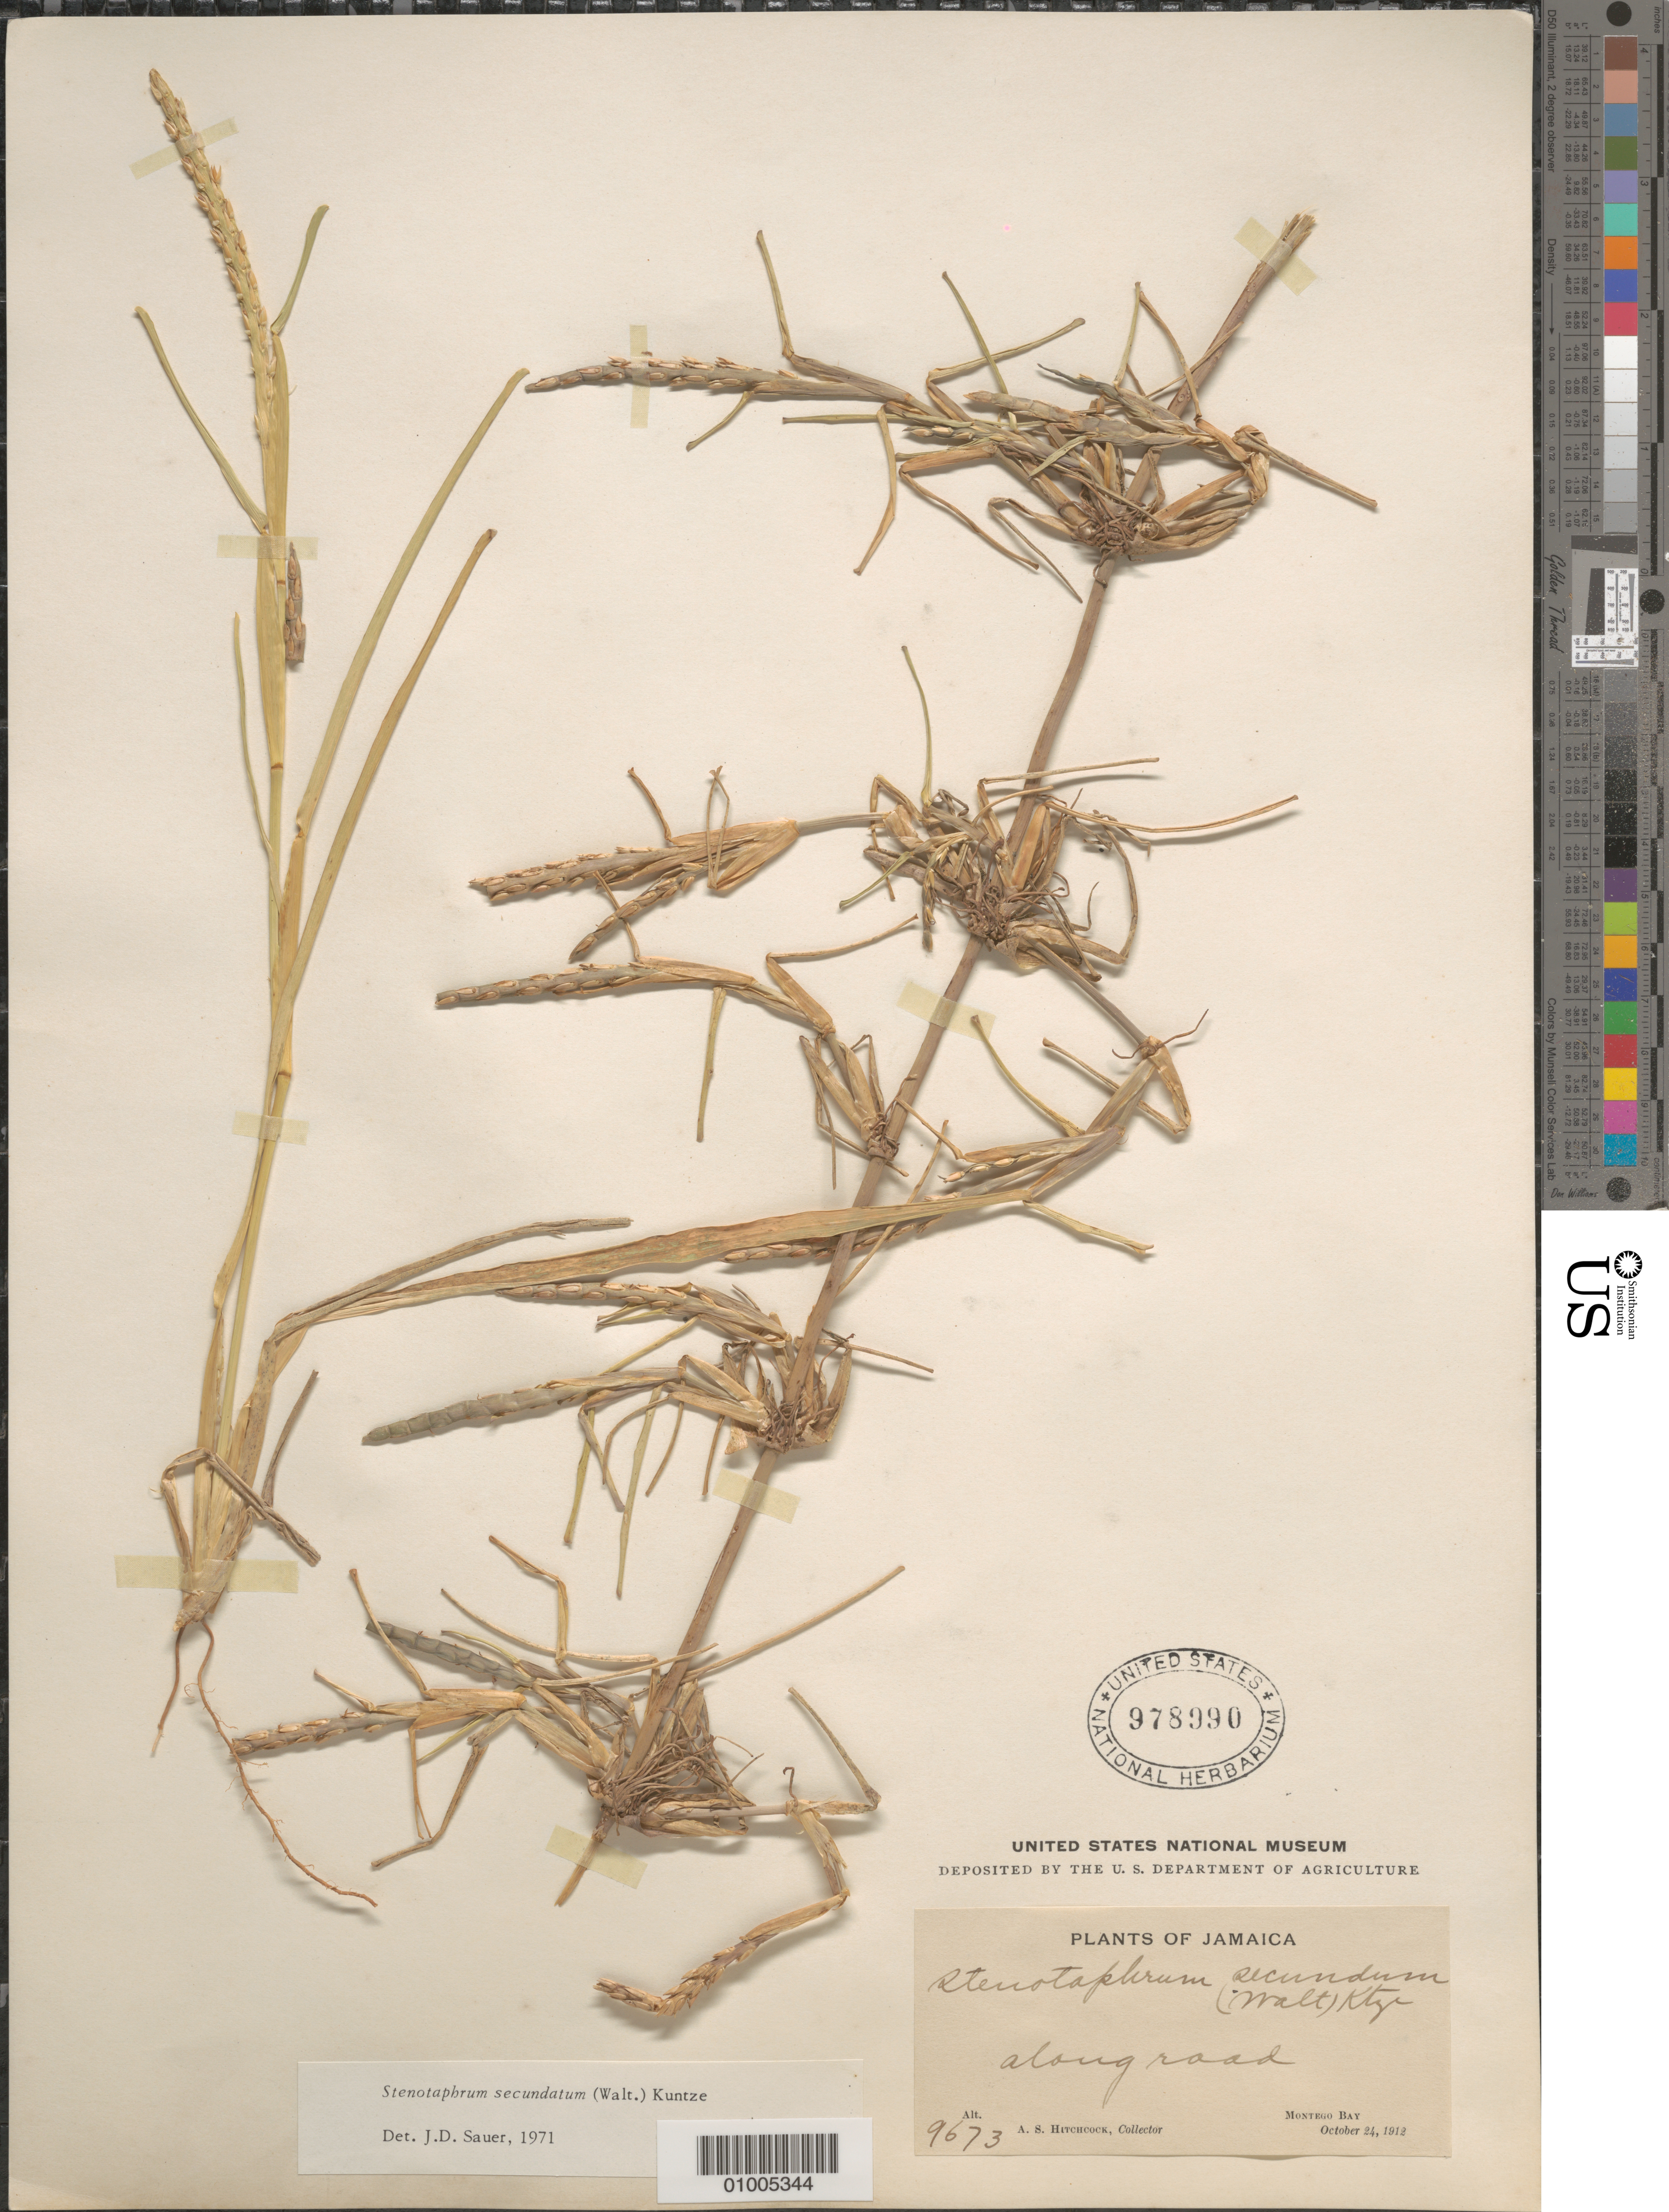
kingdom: Plantae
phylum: Tracheophyta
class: Liliopsida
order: Poales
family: Poaceae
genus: Stenotaphrum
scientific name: Stenotaphrum secundatum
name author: (Walter) Kuntze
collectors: A. S. Hitchcock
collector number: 9673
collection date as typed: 24 Oct 1912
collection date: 1912-10-24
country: Jamaica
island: Jamaica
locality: along road. Montego Bay.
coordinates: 0 N, 0 E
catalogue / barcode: US 978990